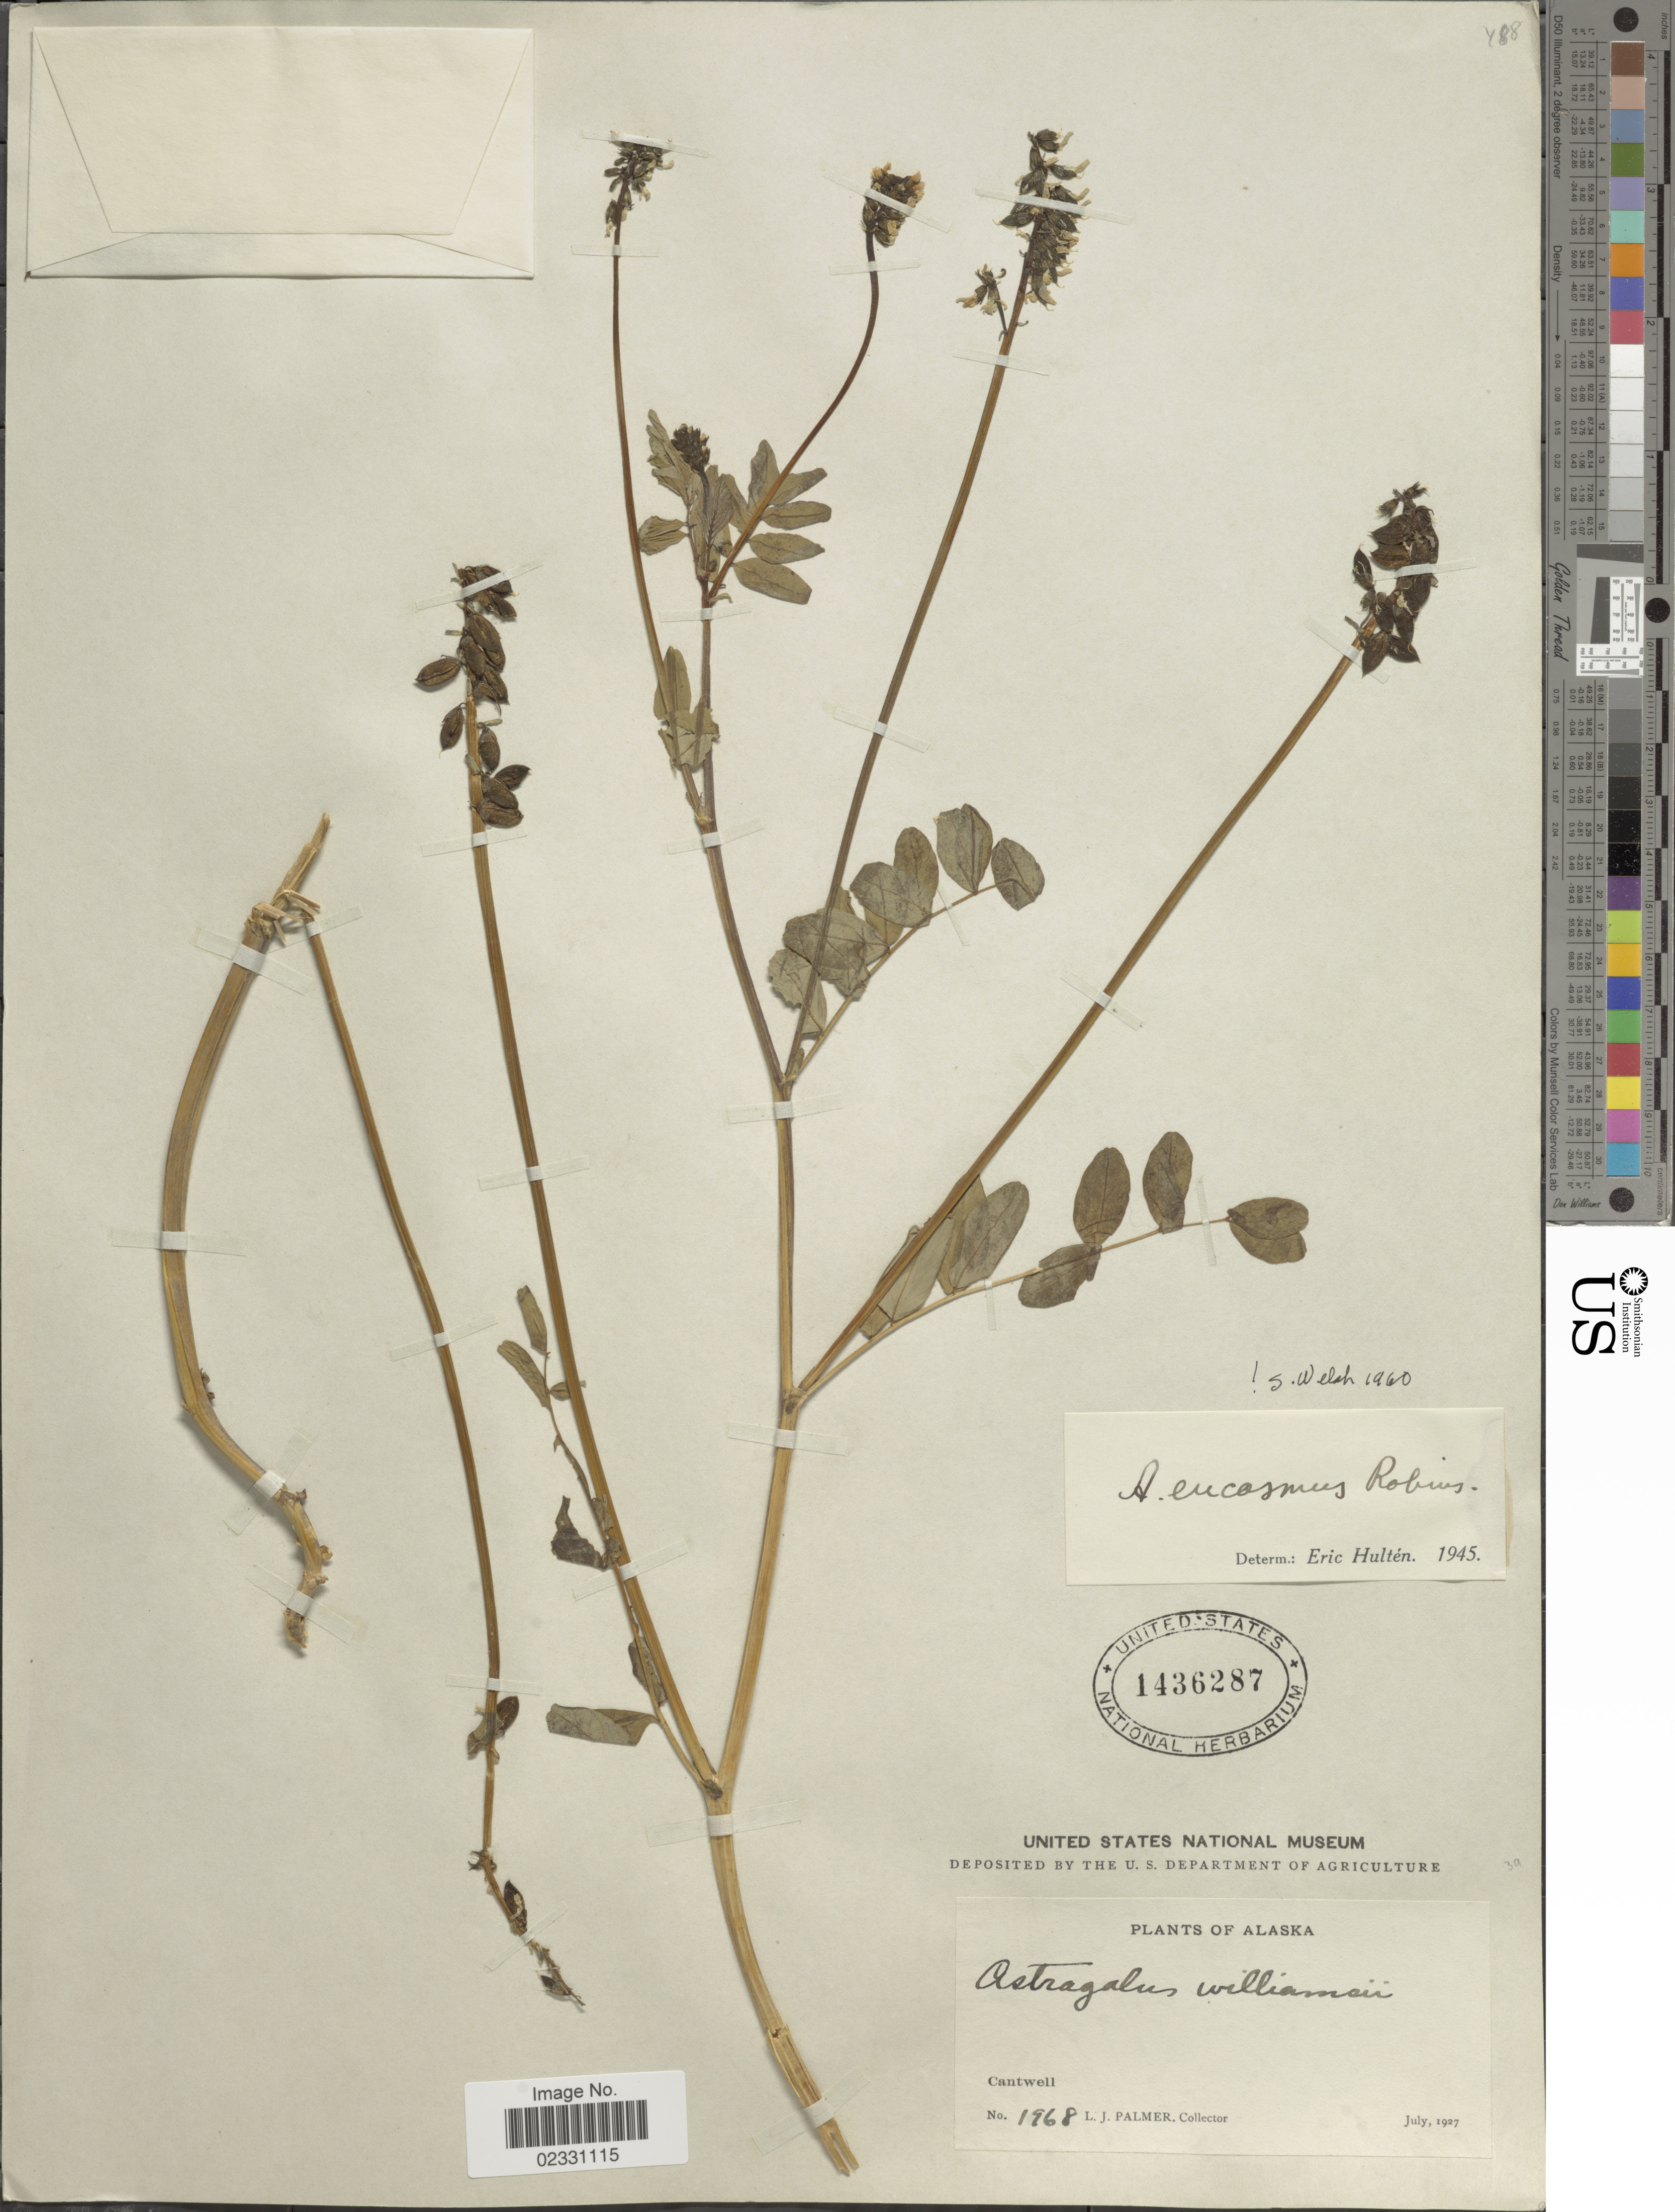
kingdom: Plantae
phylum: Tracheophyta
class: Magnoliopsida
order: Fabales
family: Fabaceae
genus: Astragalus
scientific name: Astragalus eucosmus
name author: B.L. Rob.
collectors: L. J. Palmer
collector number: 1968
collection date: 1927-07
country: United States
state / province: Alaska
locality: Cantwell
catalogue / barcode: US 1436287